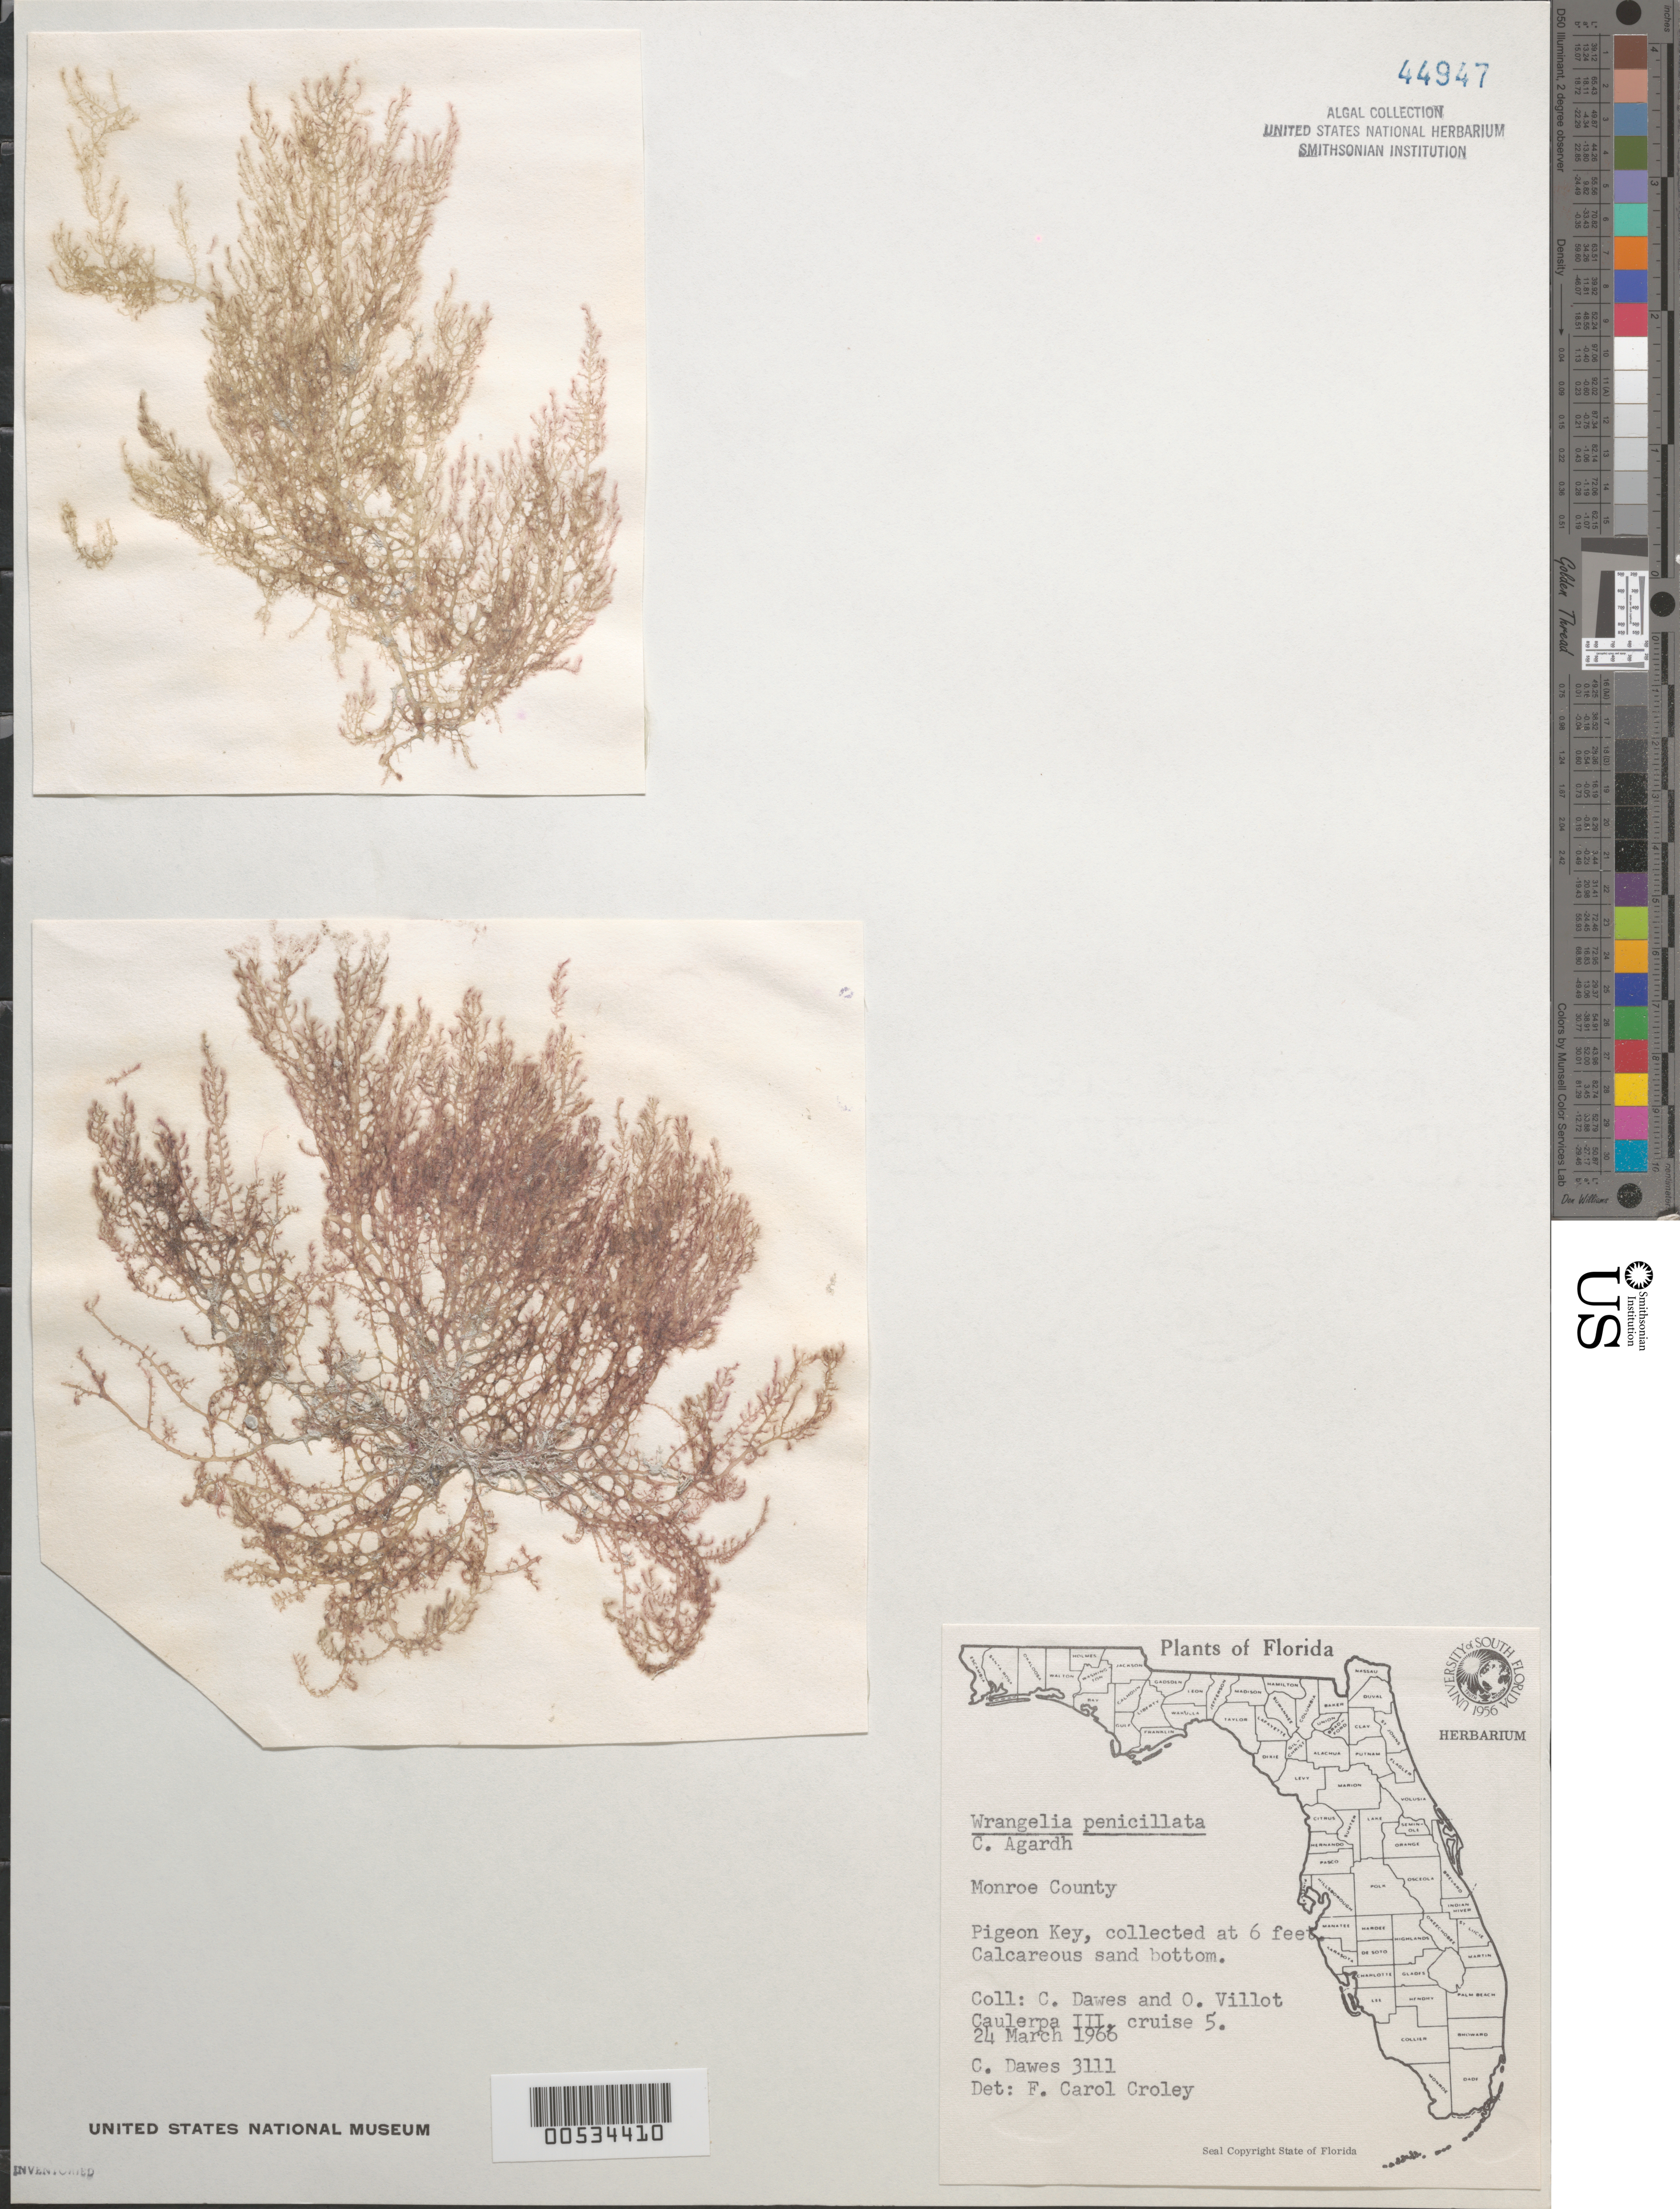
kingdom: Plantae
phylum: Rhodophyta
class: Florideophyceae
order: Ceramiales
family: Wrangeliaceae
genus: Wrangelia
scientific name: Wrangelia penicillata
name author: (C. Agardh) C. Agardh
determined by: Croley, F. C.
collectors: C. Dawes & O. Villot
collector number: Cjd 3111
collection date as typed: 24 Mar 1966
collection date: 1966-03-24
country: United States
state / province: Florida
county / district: Monroe County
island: Pigeon Key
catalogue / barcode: US 44947